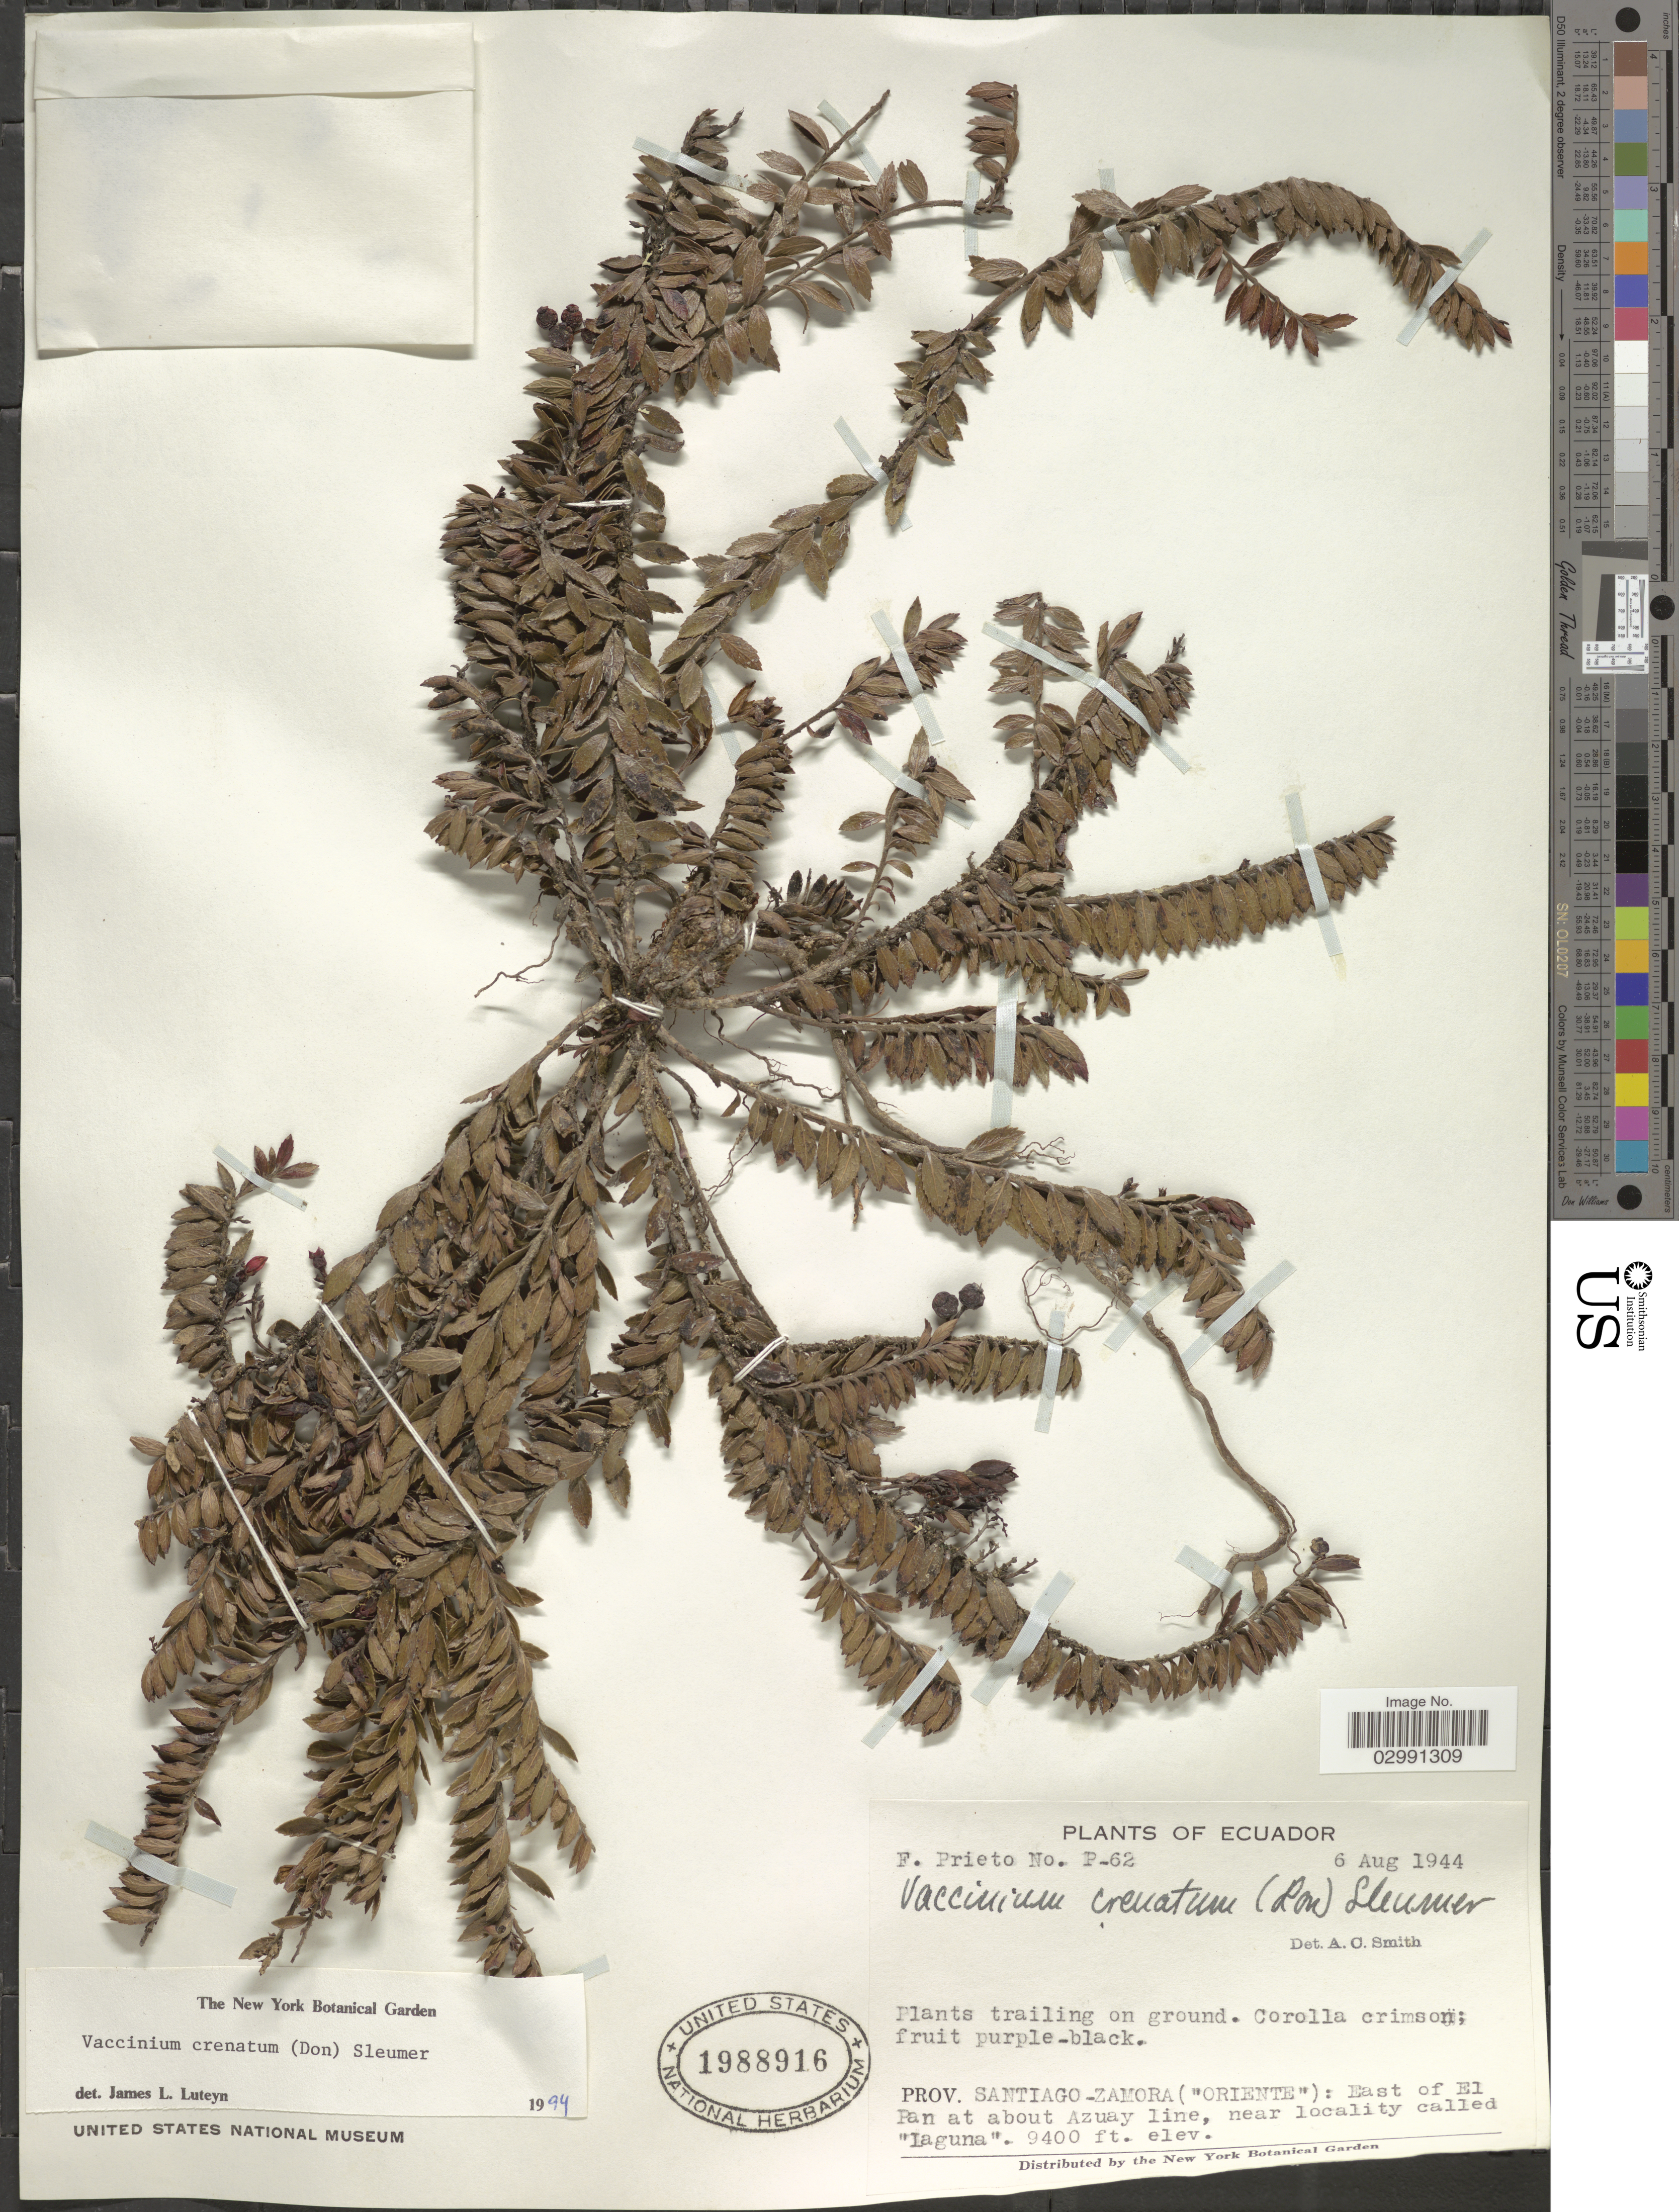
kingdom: Plantae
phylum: Tracheophyta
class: Magnoliopsida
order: Ericales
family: Ericaceae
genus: Vaccinium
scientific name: Vaccinium crenatum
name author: (G. Don) Sleumer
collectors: F. Prieto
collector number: P-62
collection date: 1944-08-06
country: Ecuador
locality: Prov. Santiago-Zamora (Oriente): East of El Pan at about Azuay line, near locality called "Laguna".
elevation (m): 2865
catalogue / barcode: US 1988916